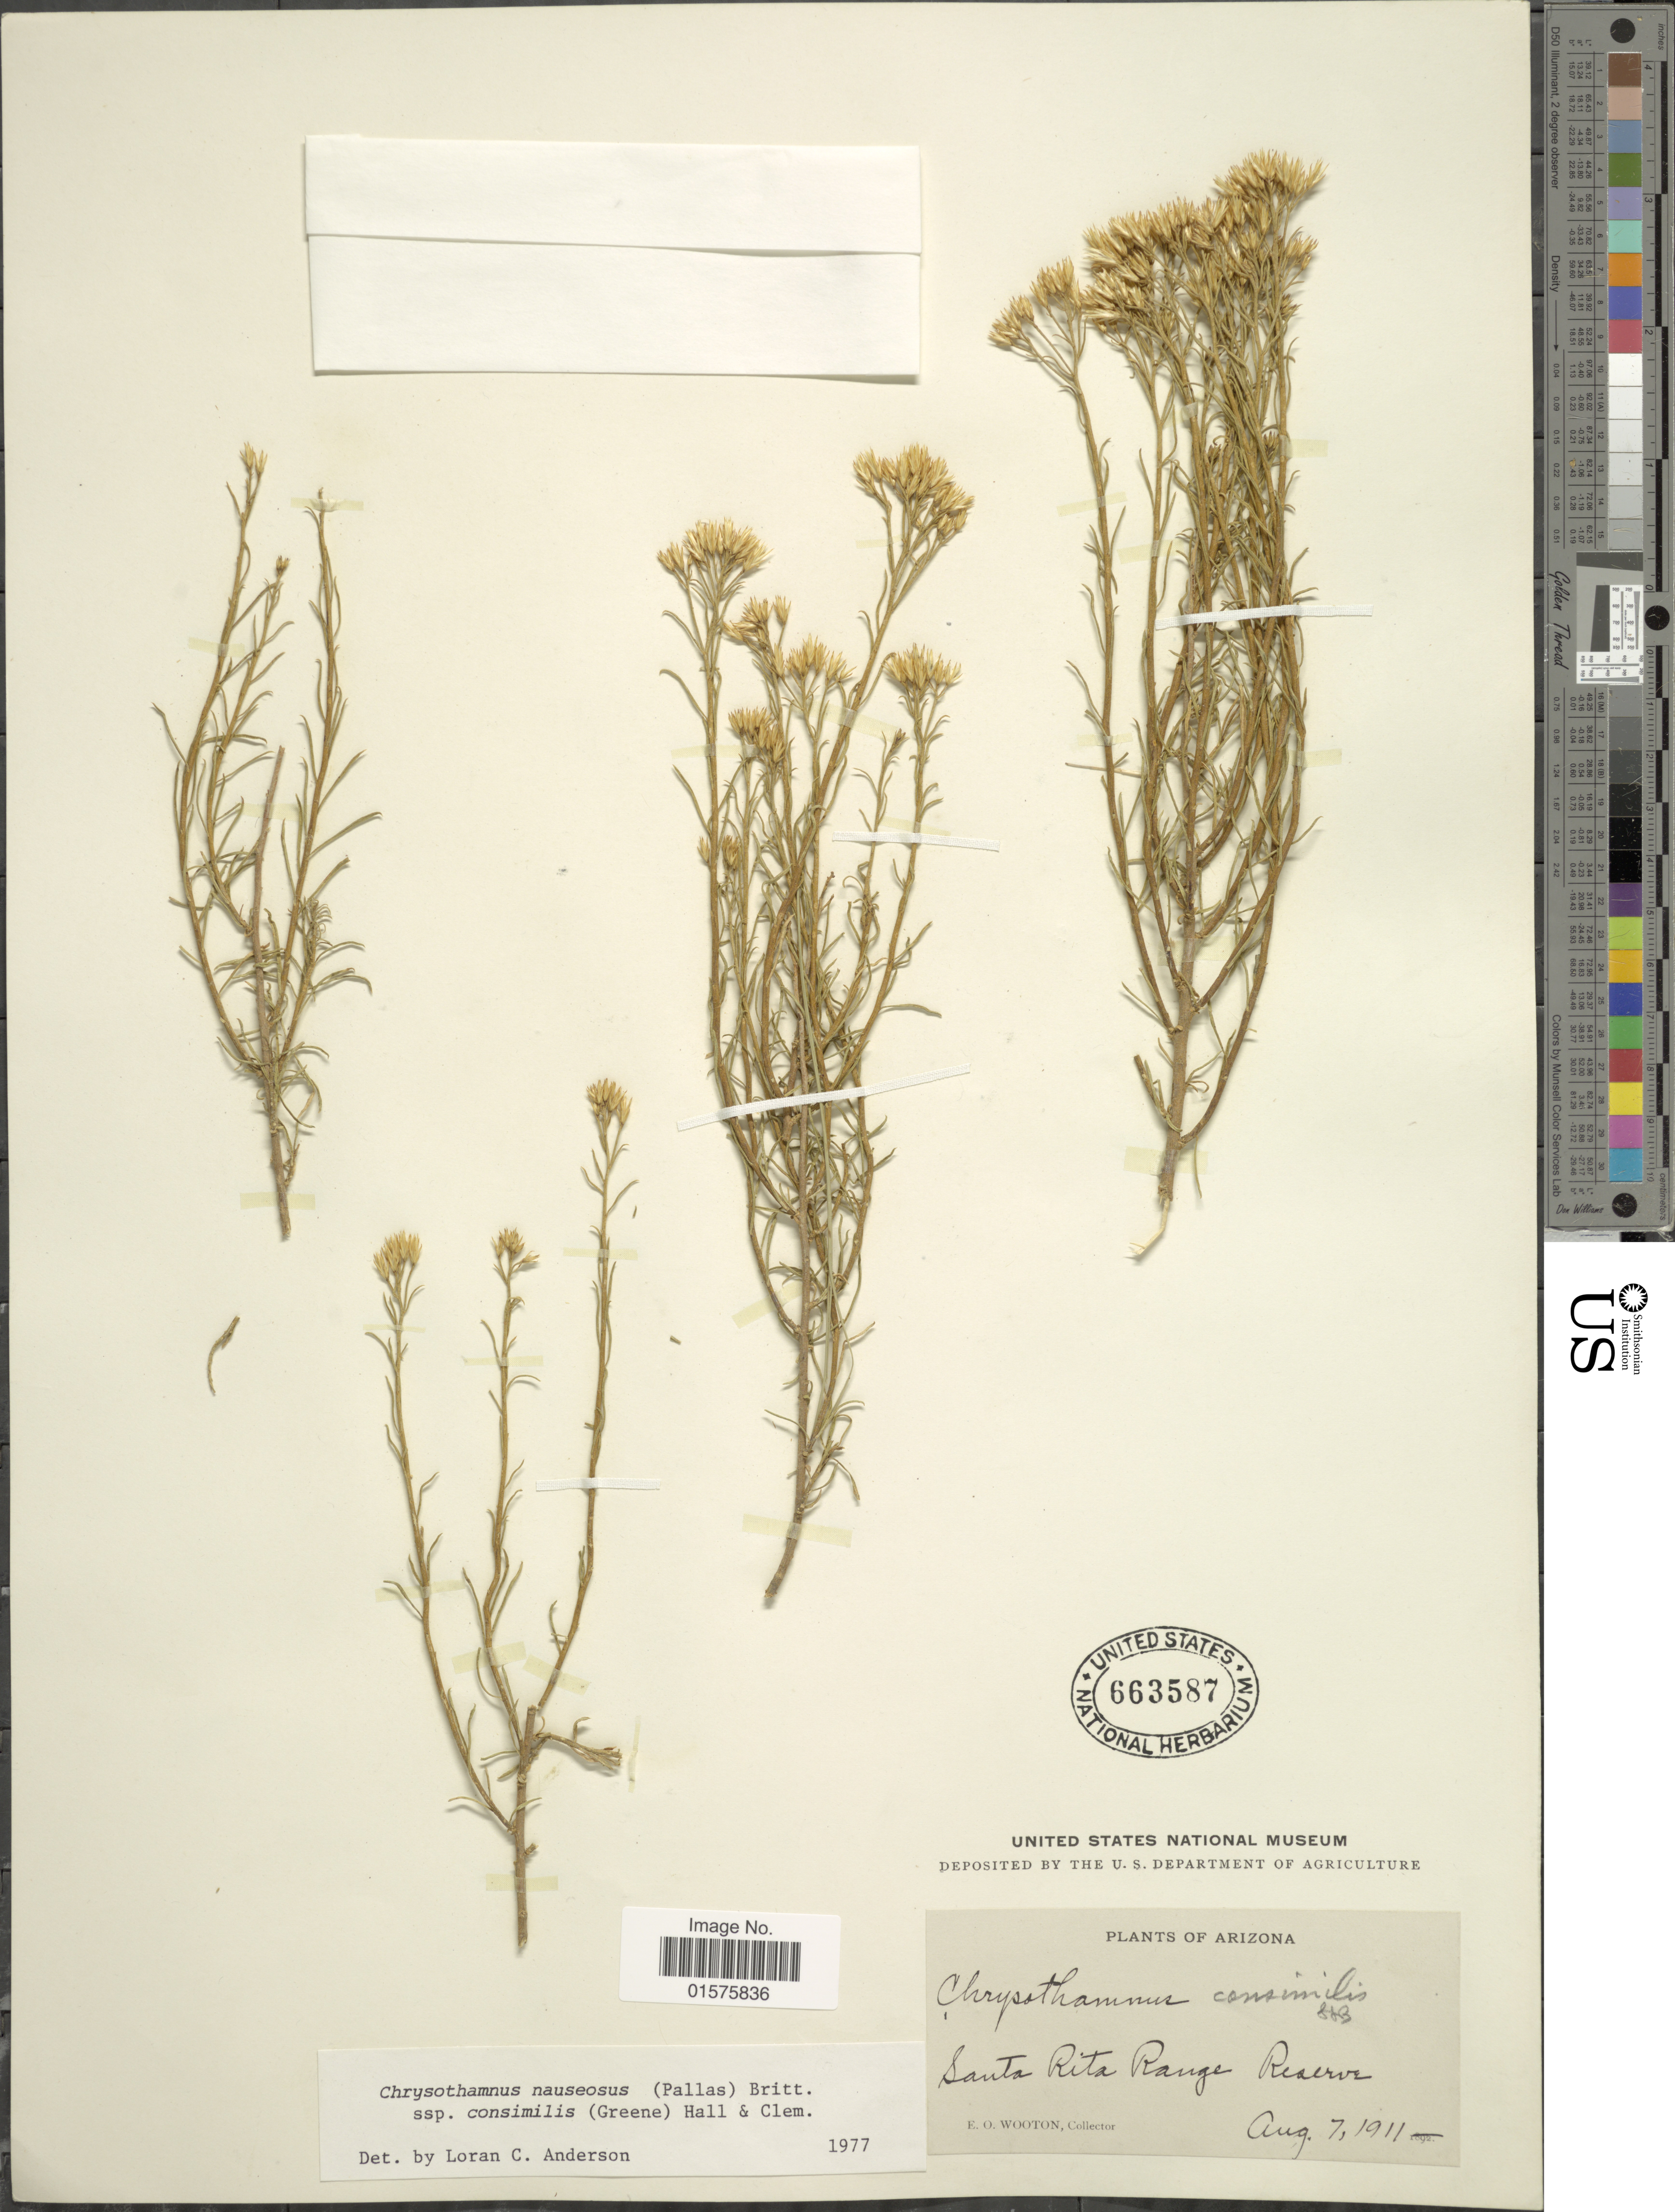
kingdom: Plantae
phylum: Tracheophyta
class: Magnoliopsida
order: Asterales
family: Asteraceae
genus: Ericameria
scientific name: Ericameria nauseosa var. oreophila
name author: (A. Nelson) G.L. Nesom & G.I. Baird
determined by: Urbatsch, Lowell E., Curator (LSU), Louisiana State University (UNITED STATES)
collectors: E. O. Wooton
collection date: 1911-08-07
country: United States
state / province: Arizona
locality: Santa Rita Range Reserve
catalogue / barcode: US 663587